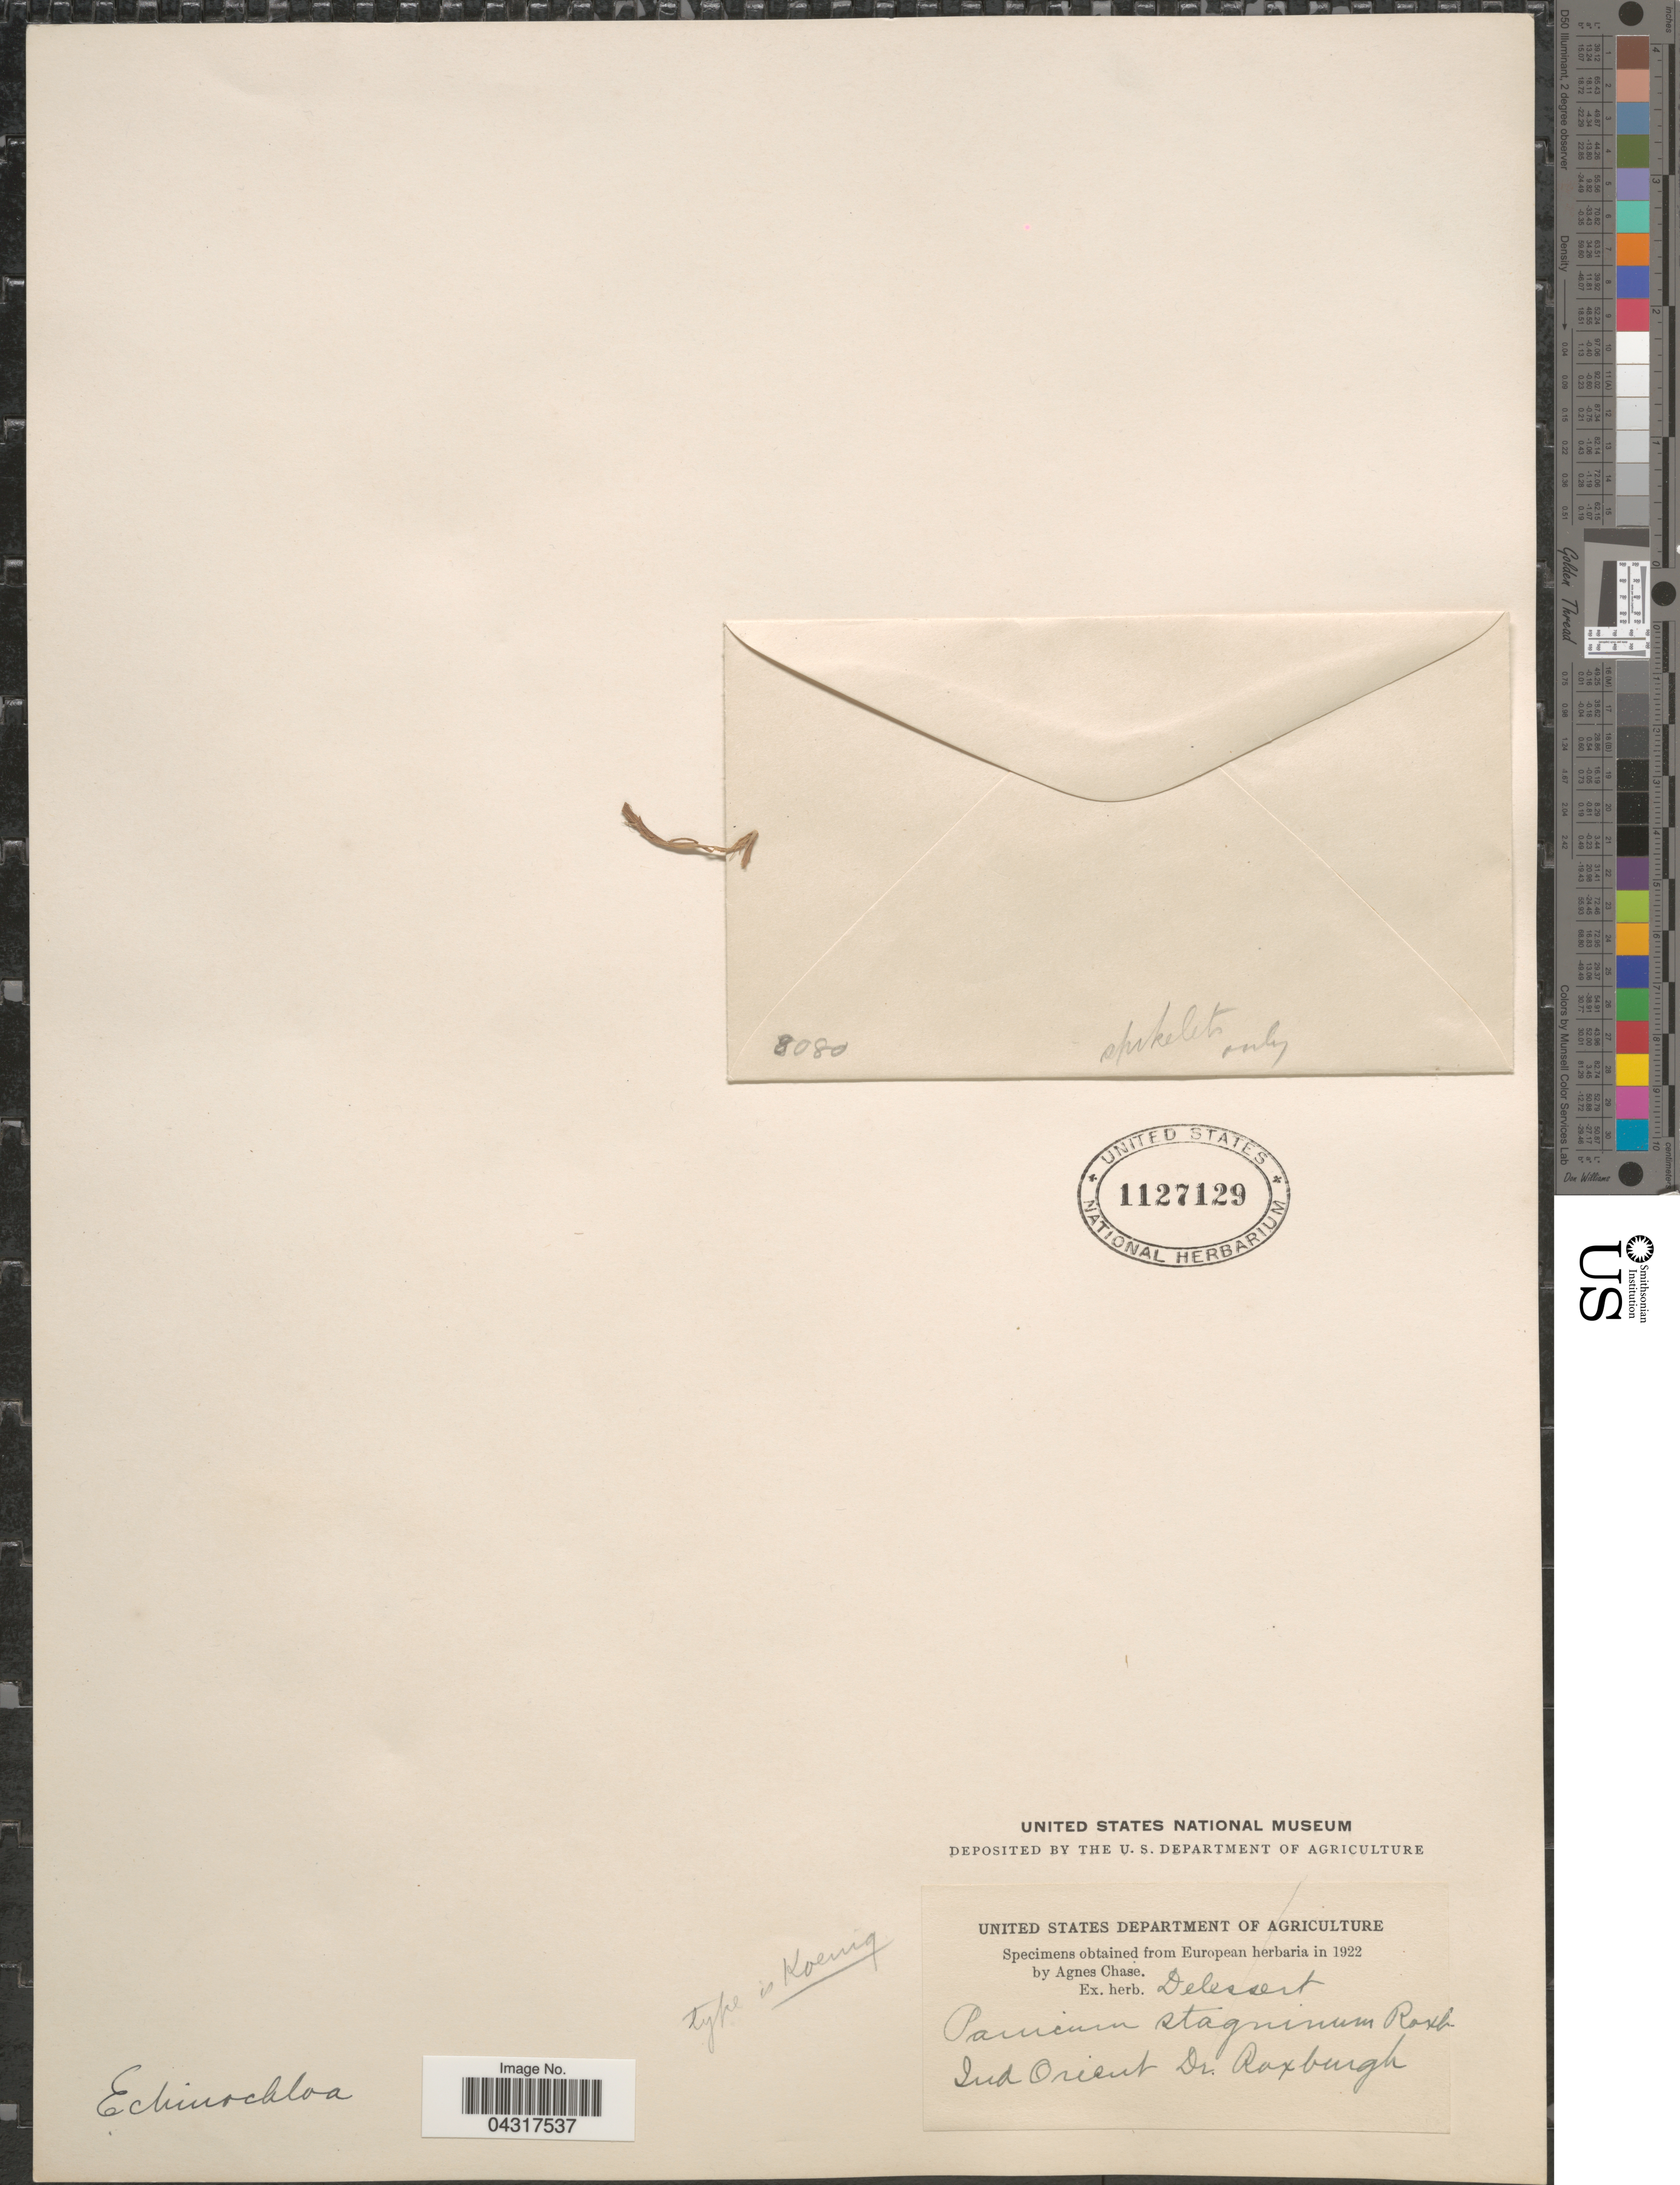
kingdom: Plantae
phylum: Tracheophyta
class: Liliopsida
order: Poales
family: Poaceae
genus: Echinochloa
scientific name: Echinochloa stagnina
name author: (Retz.) P. Beauv.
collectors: Roxburgh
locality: Ind Orient.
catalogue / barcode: US 1127129